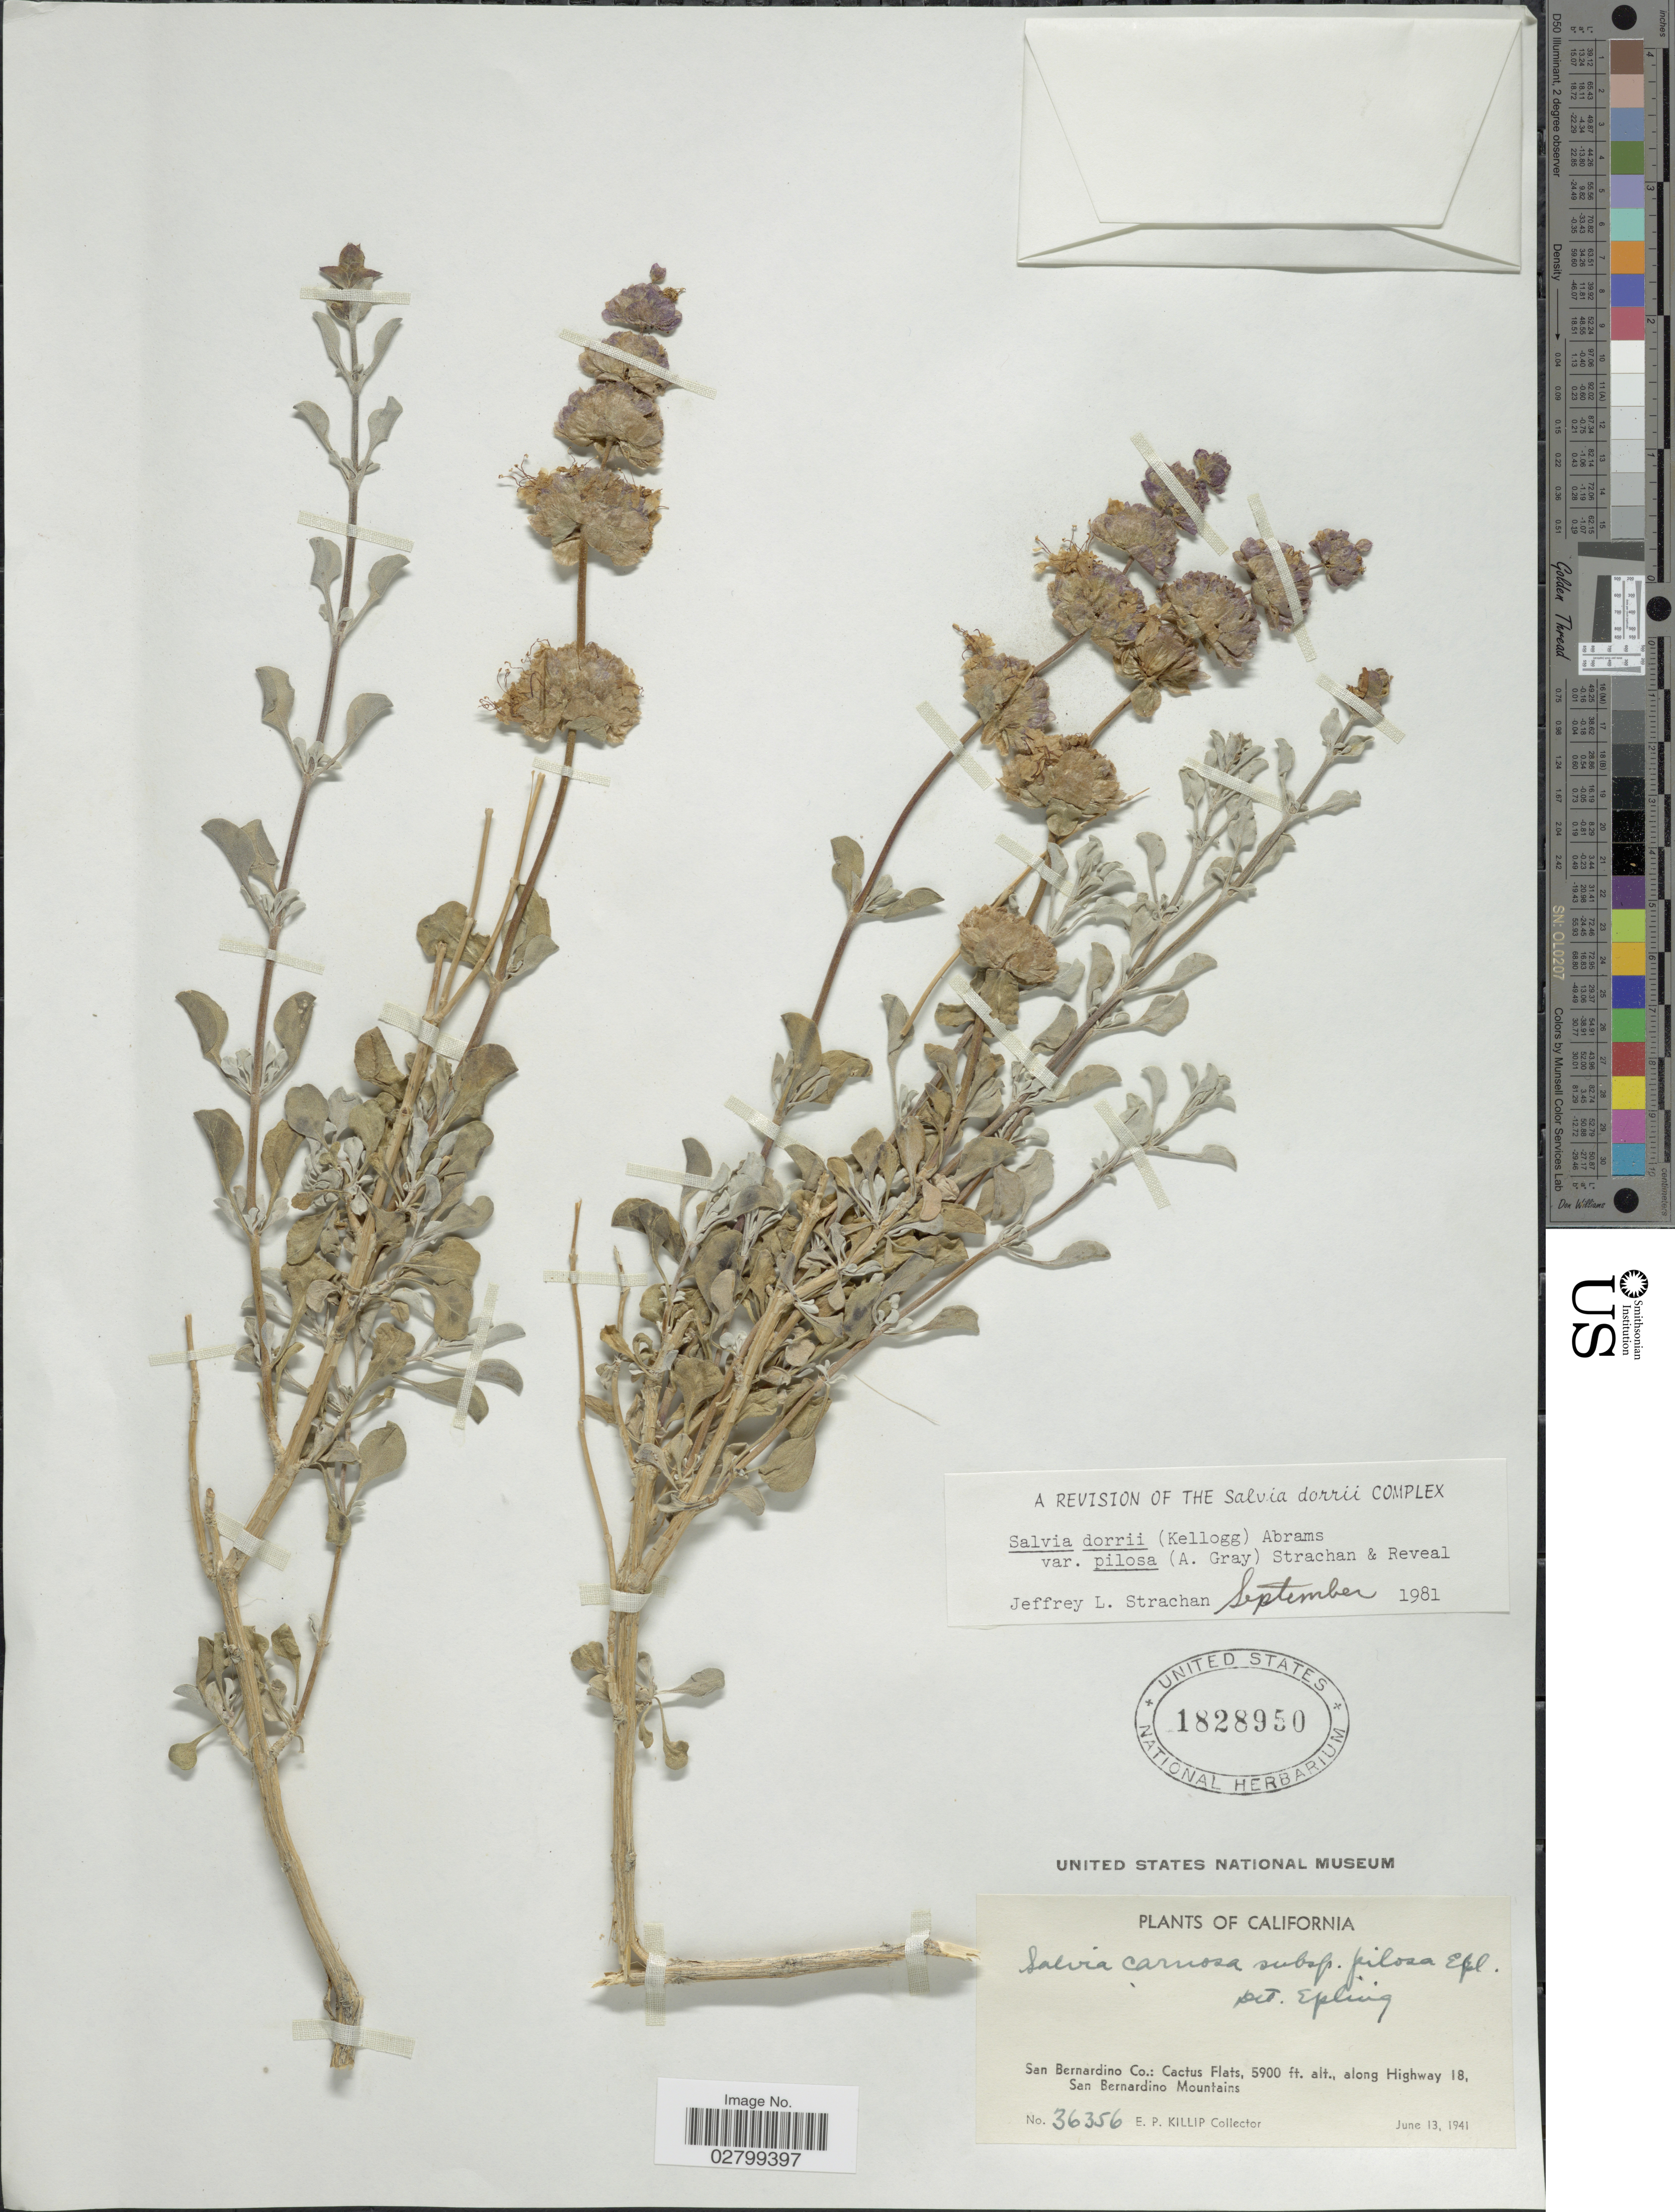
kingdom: Plantae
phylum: Tracheophyta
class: Magnoliopsida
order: Lamiales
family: Lamiaceae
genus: Salvia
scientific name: Salvia dorrii var. pilosa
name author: (A. Gray) Strachan & Reveal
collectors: E. P. Killip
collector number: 36356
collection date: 1941-06-13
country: United States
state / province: California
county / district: San Bernardino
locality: San Bernardino Co.: Cactus Flats, along Highway 18, San Bernardino Mountains.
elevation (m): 1798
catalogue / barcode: US 1828950